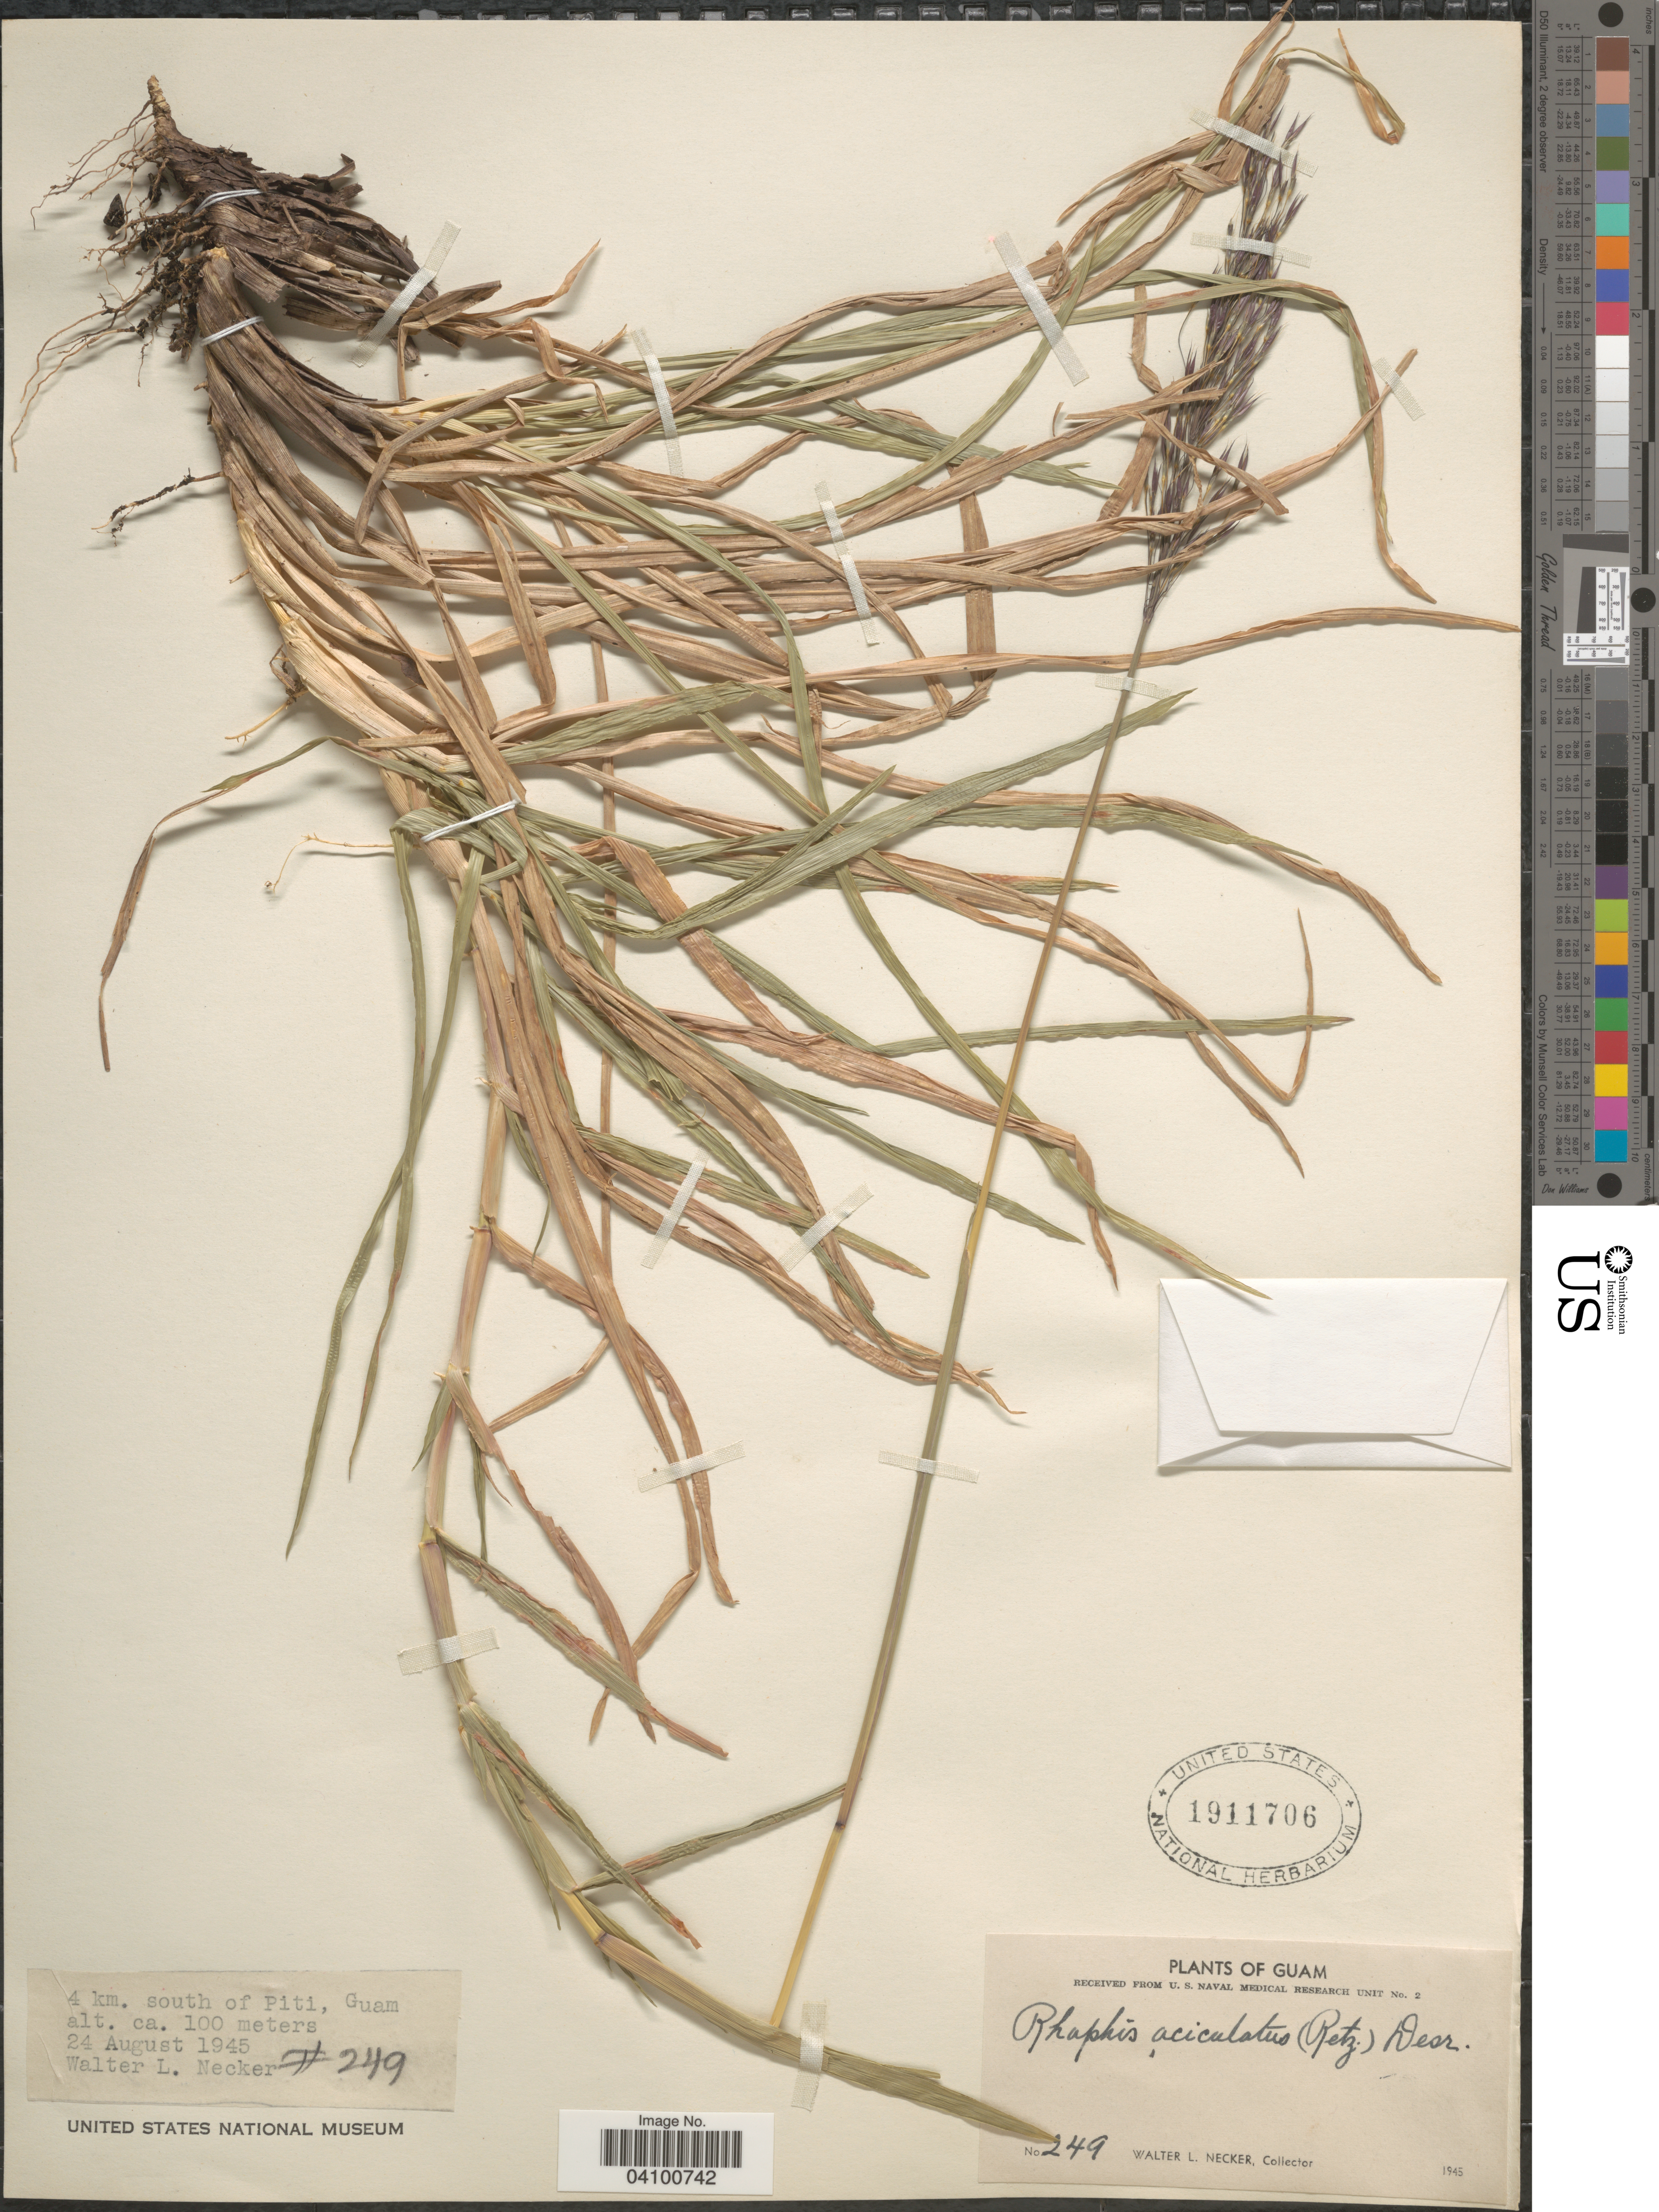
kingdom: Plantae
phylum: Tracheophyta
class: Liliopsida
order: Poales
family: Poaceae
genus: Chrysopogon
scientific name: Chrysopogon aciculatus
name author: (Retz.) Trin.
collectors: W. L. Necker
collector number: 249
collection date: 1945-08-24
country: Guam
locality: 4 km. south of Piti.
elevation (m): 100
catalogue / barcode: US 1911706